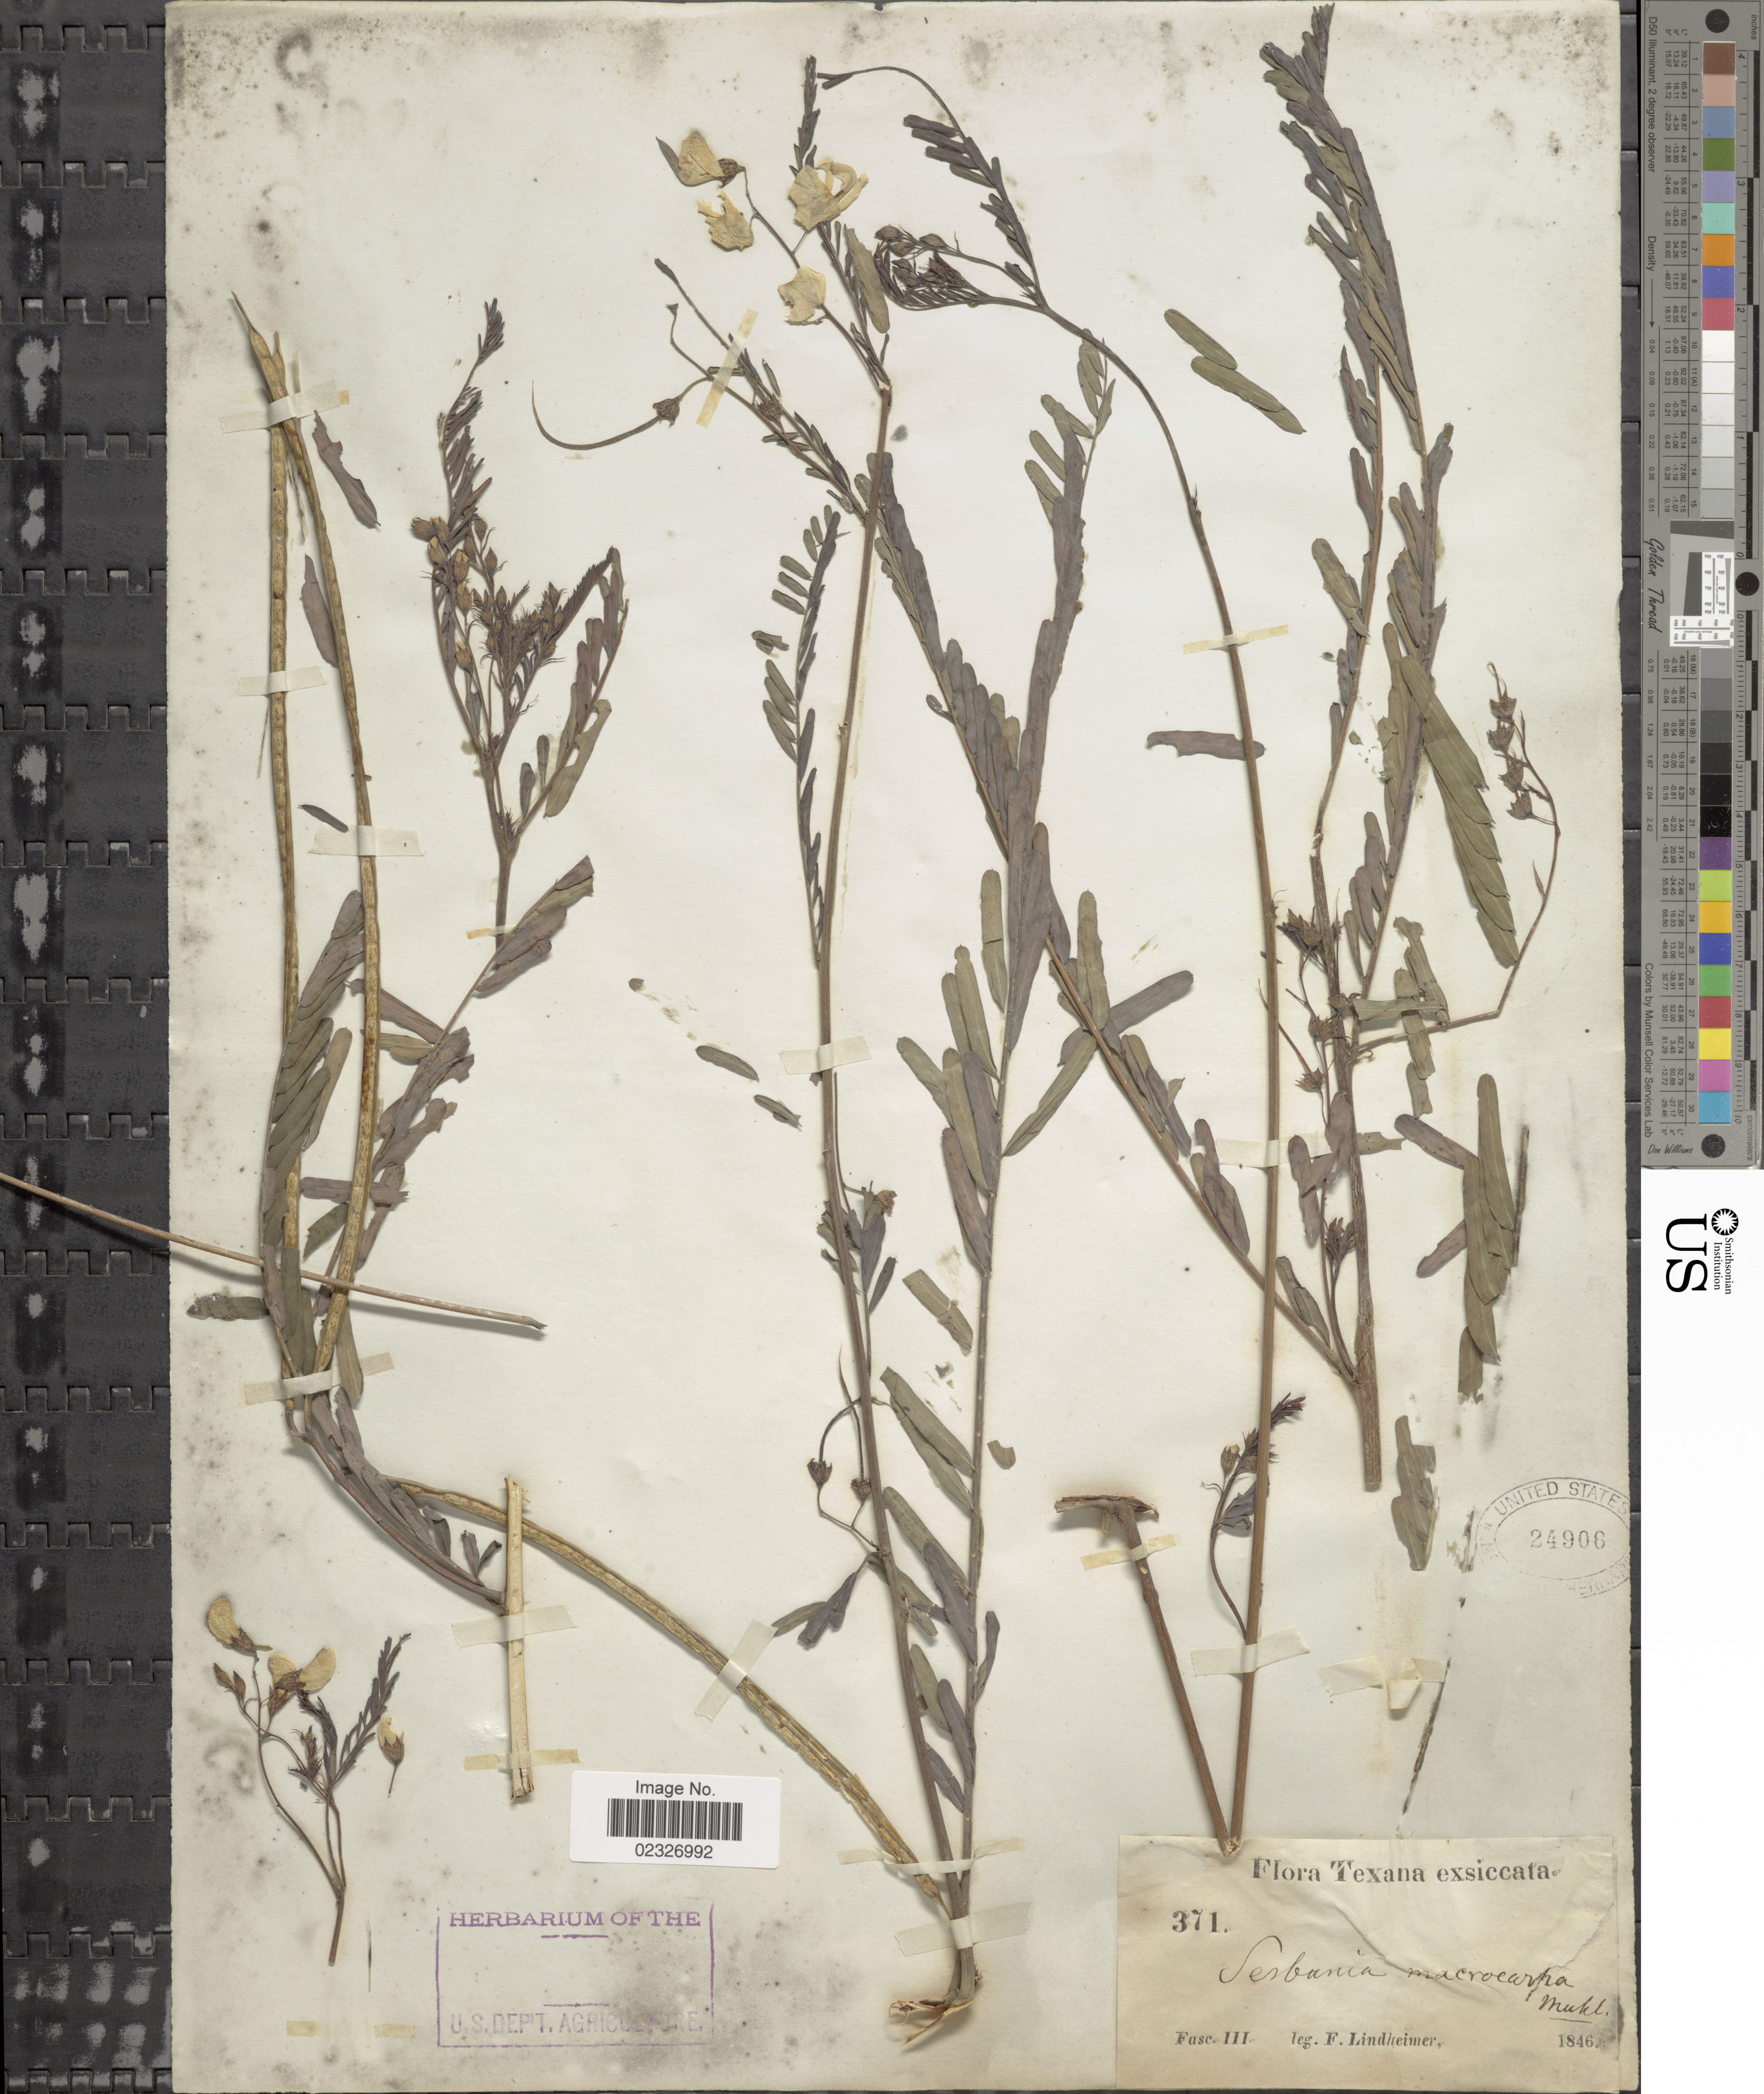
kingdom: Plantae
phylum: Tracheophyta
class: Magnoliopsida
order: Fabales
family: Fabaceae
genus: Sesbania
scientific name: Sesbania exaltata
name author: (Raf.) Cory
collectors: F. J. Lindheimer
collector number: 371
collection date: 1846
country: United States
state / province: Texas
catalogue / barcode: US 24906